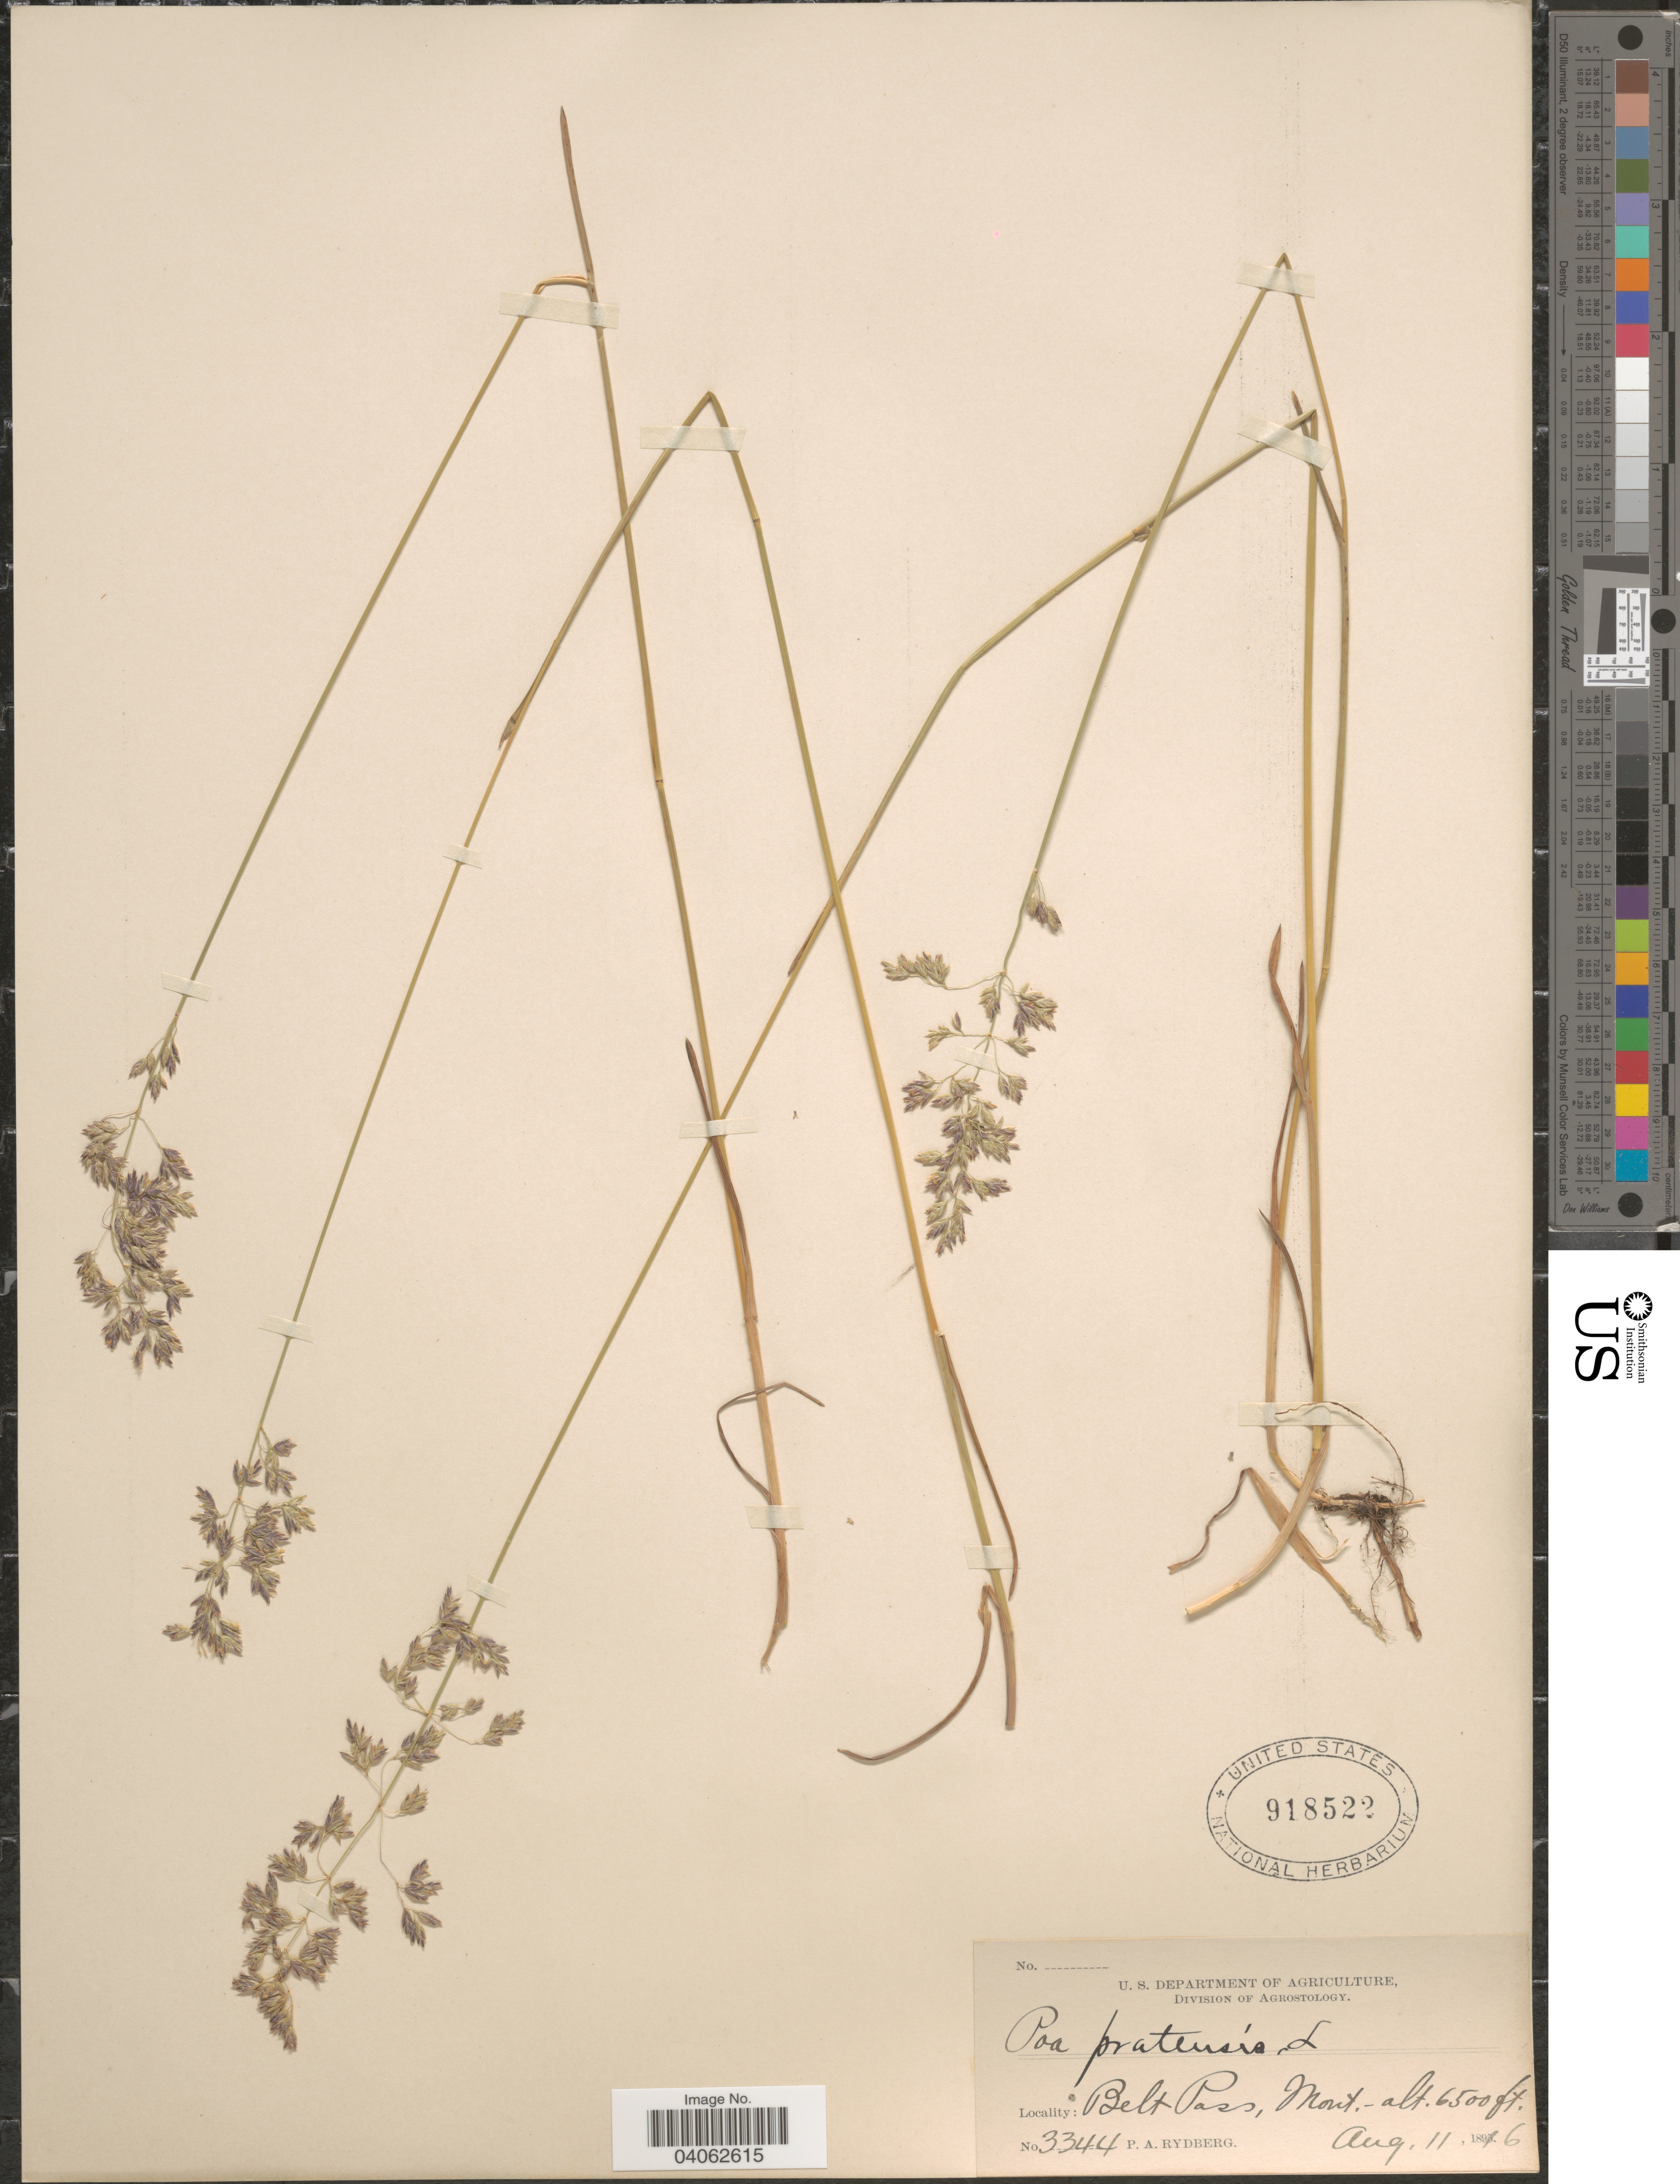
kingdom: Plantae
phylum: Tracheophyta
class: Liliopsida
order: Poales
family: Poaceae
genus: Poa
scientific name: Poa pratensis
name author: L.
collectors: P. A. Rydberg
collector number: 3344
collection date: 1896-08-11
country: United States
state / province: Montana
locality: Belt Pass.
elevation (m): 1981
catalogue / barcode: US 918522